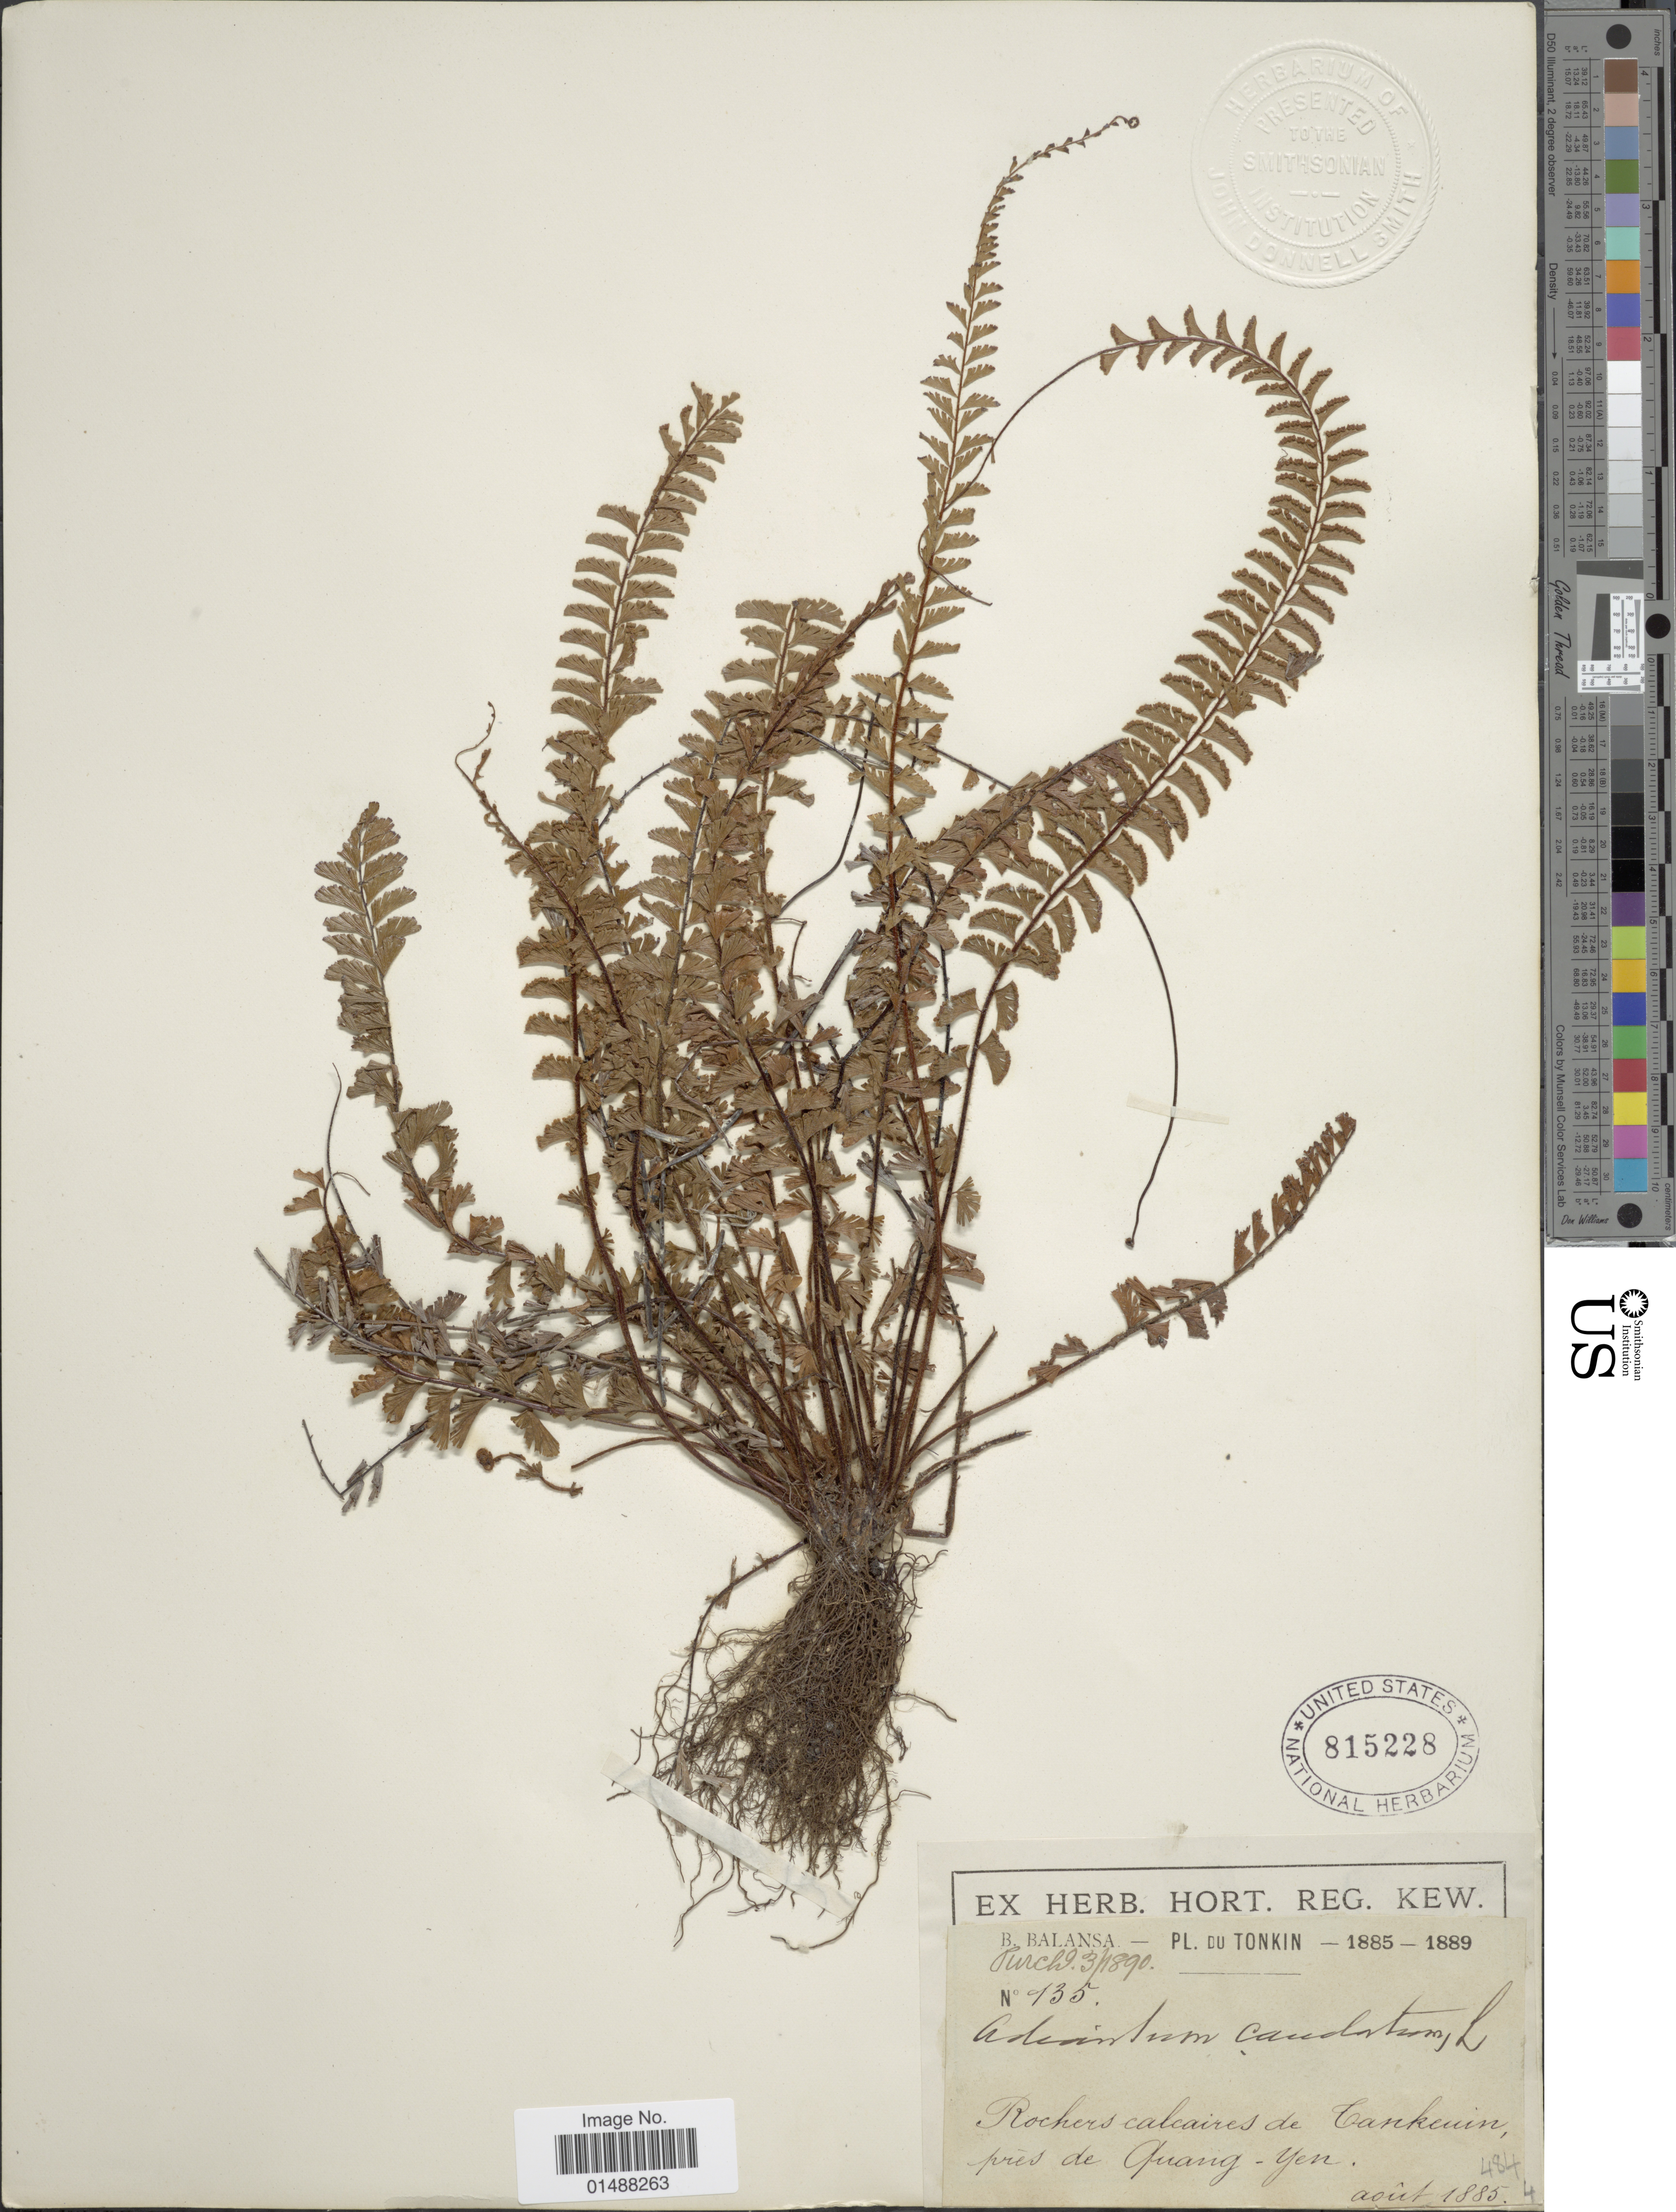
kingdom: Plantae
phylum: Tracheophyta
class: Polypodiopsida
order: Polypodiales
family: Pteridaceae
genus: Adiantum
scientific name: Adiantum caudatum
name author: L.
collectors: B. Balansa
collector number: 135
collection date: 1885-08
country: Vietnam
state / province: Quang Ninh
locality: Pl. Du tonkin, Rochers calcaires de bankewin, Pries de Guang- yen [interpreted]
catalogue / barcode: US 815228